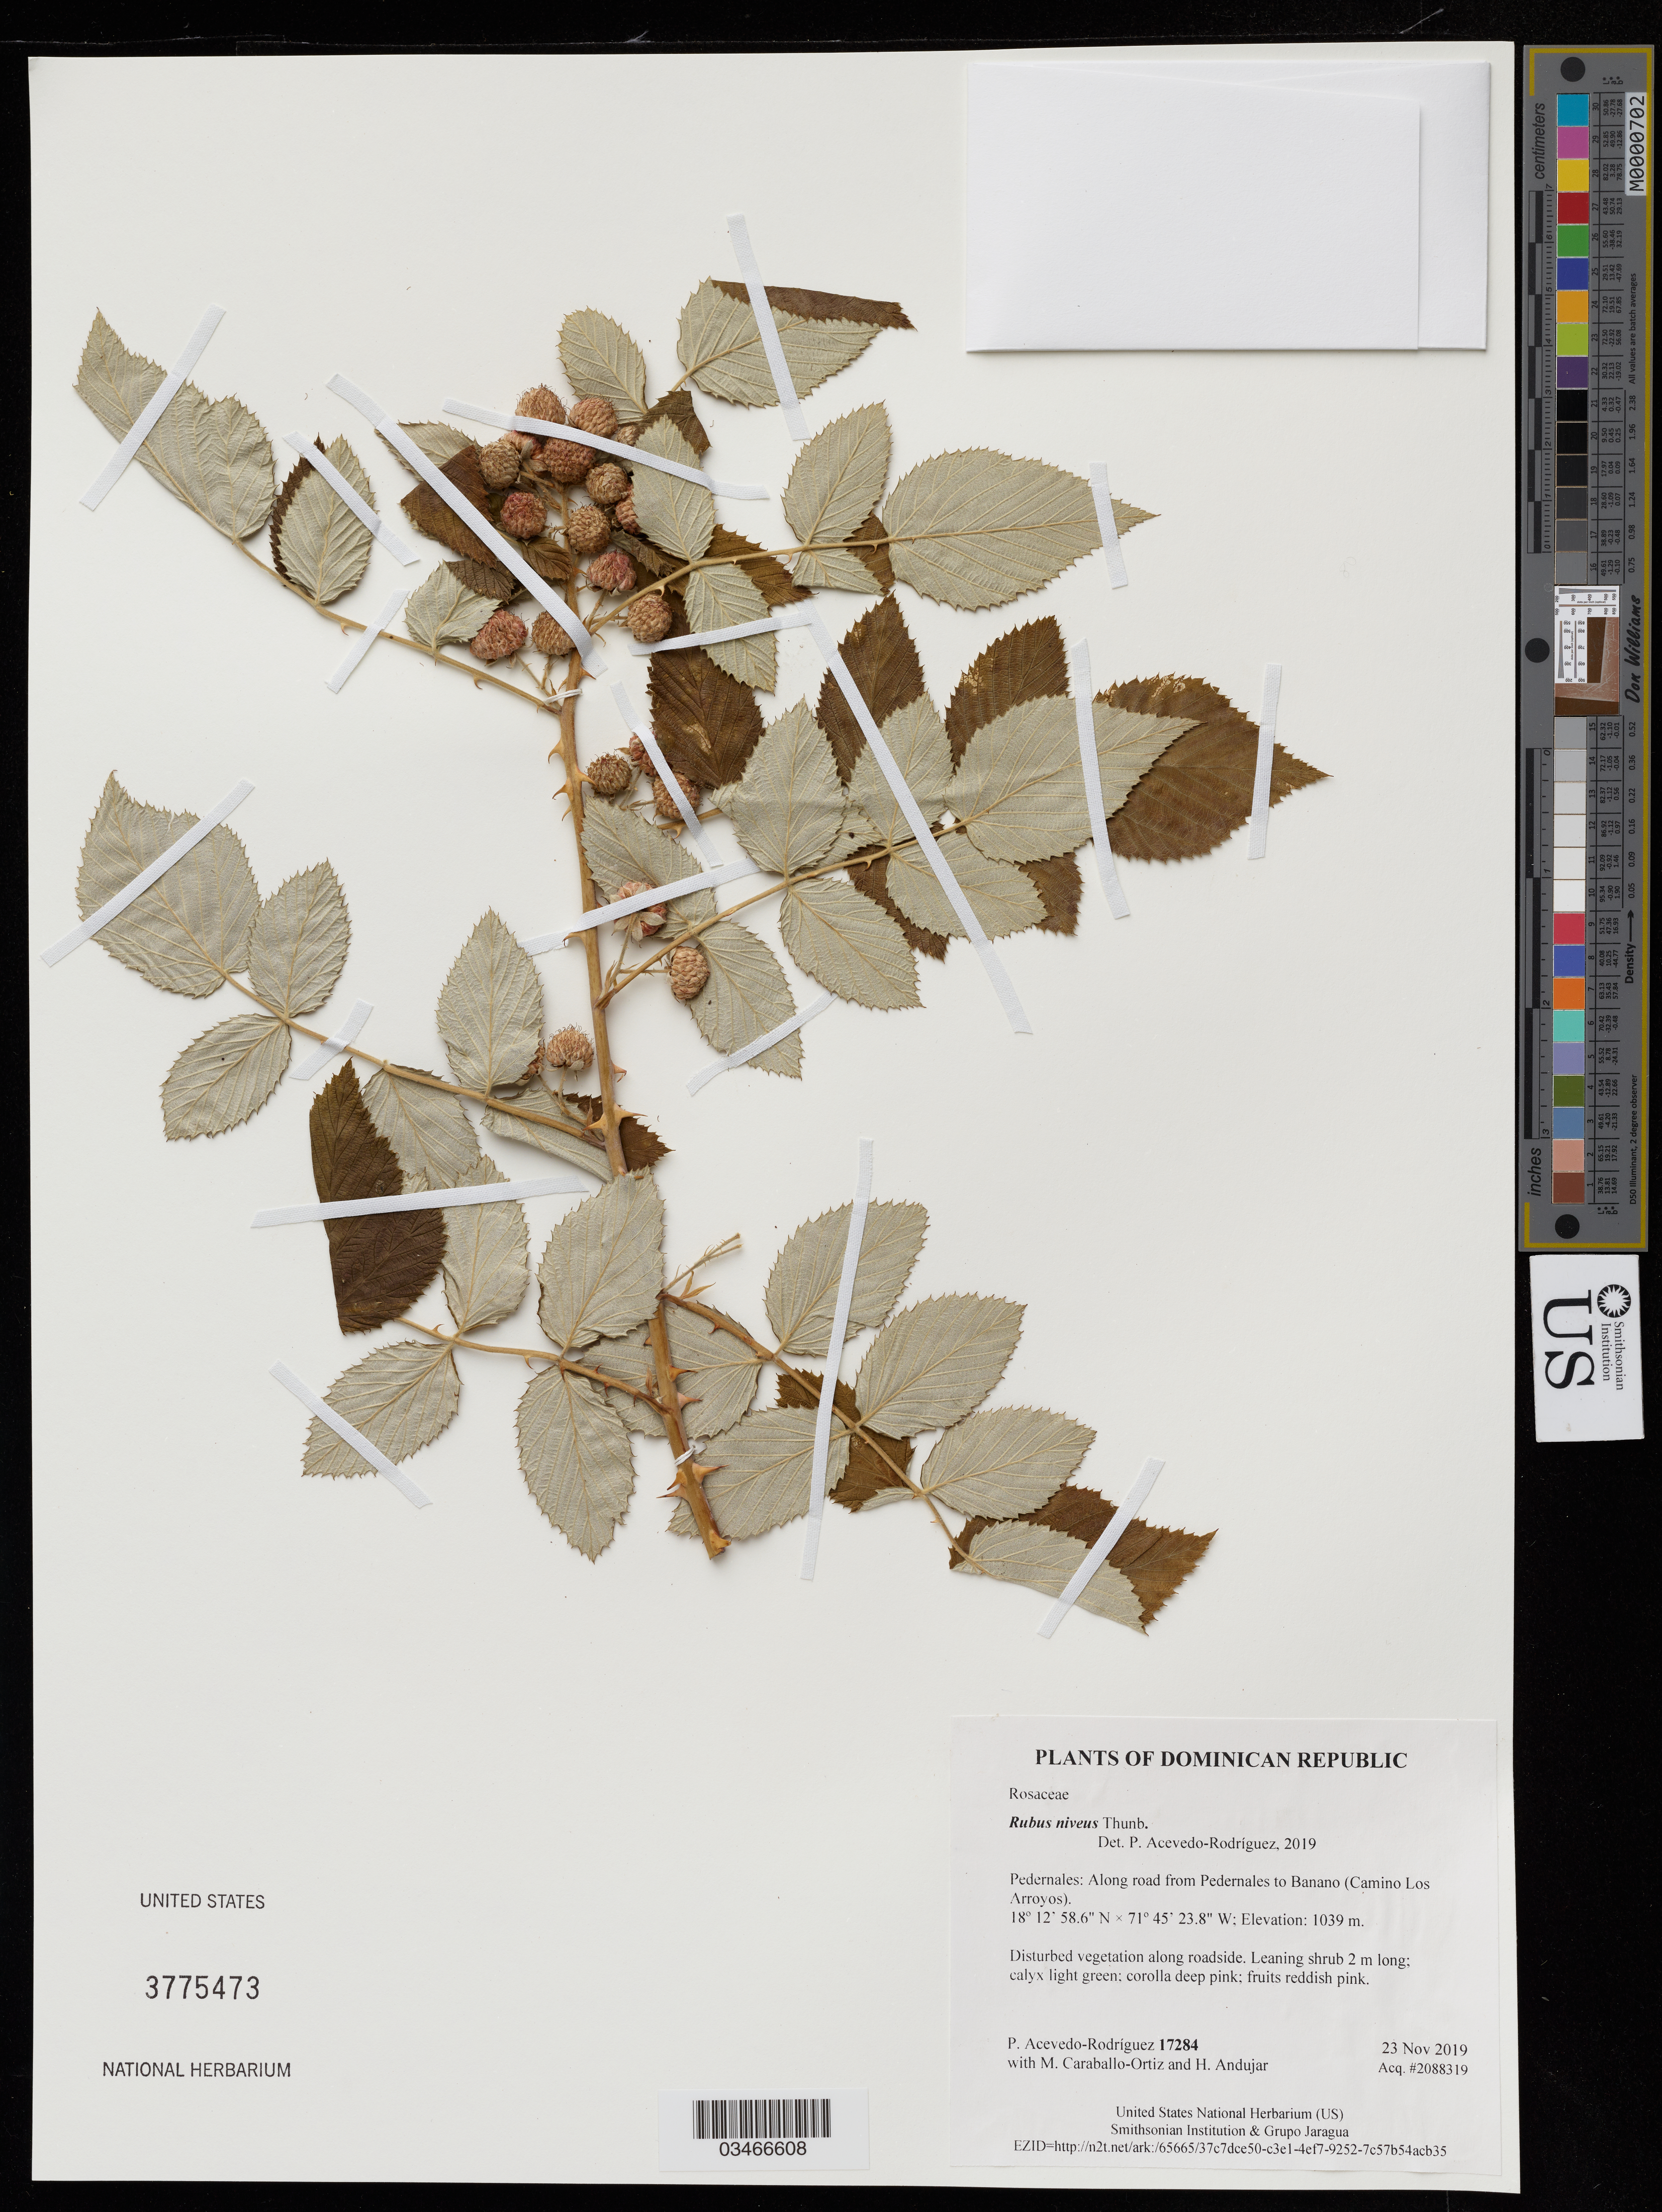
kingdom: Plantae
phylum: Tracheophyta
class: Magnoliopsida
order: Rosales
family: Rosaceae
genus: Rubus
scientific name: Rubus niveus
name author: Thunb.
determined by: Acevedo-Rodriguez, P., (US), Smithsonian Institution - National Museum of Natural History (UNITED STATES)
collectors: P. Acevedo-Rodriguez, M. Caraballo-Ortiz & H. Andujar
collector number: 17284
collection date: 2019-11-23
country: Dominican Republic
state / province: Pedernales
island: Hispaniola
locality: Along road from Pedernales to Banano (Camino Los Arroyos), disturbed roadside vegetation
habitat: Disturbed vegetation along roadside.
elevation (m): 1039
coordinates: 18.21629 N, 71.75661 W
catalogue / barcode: US 3775473